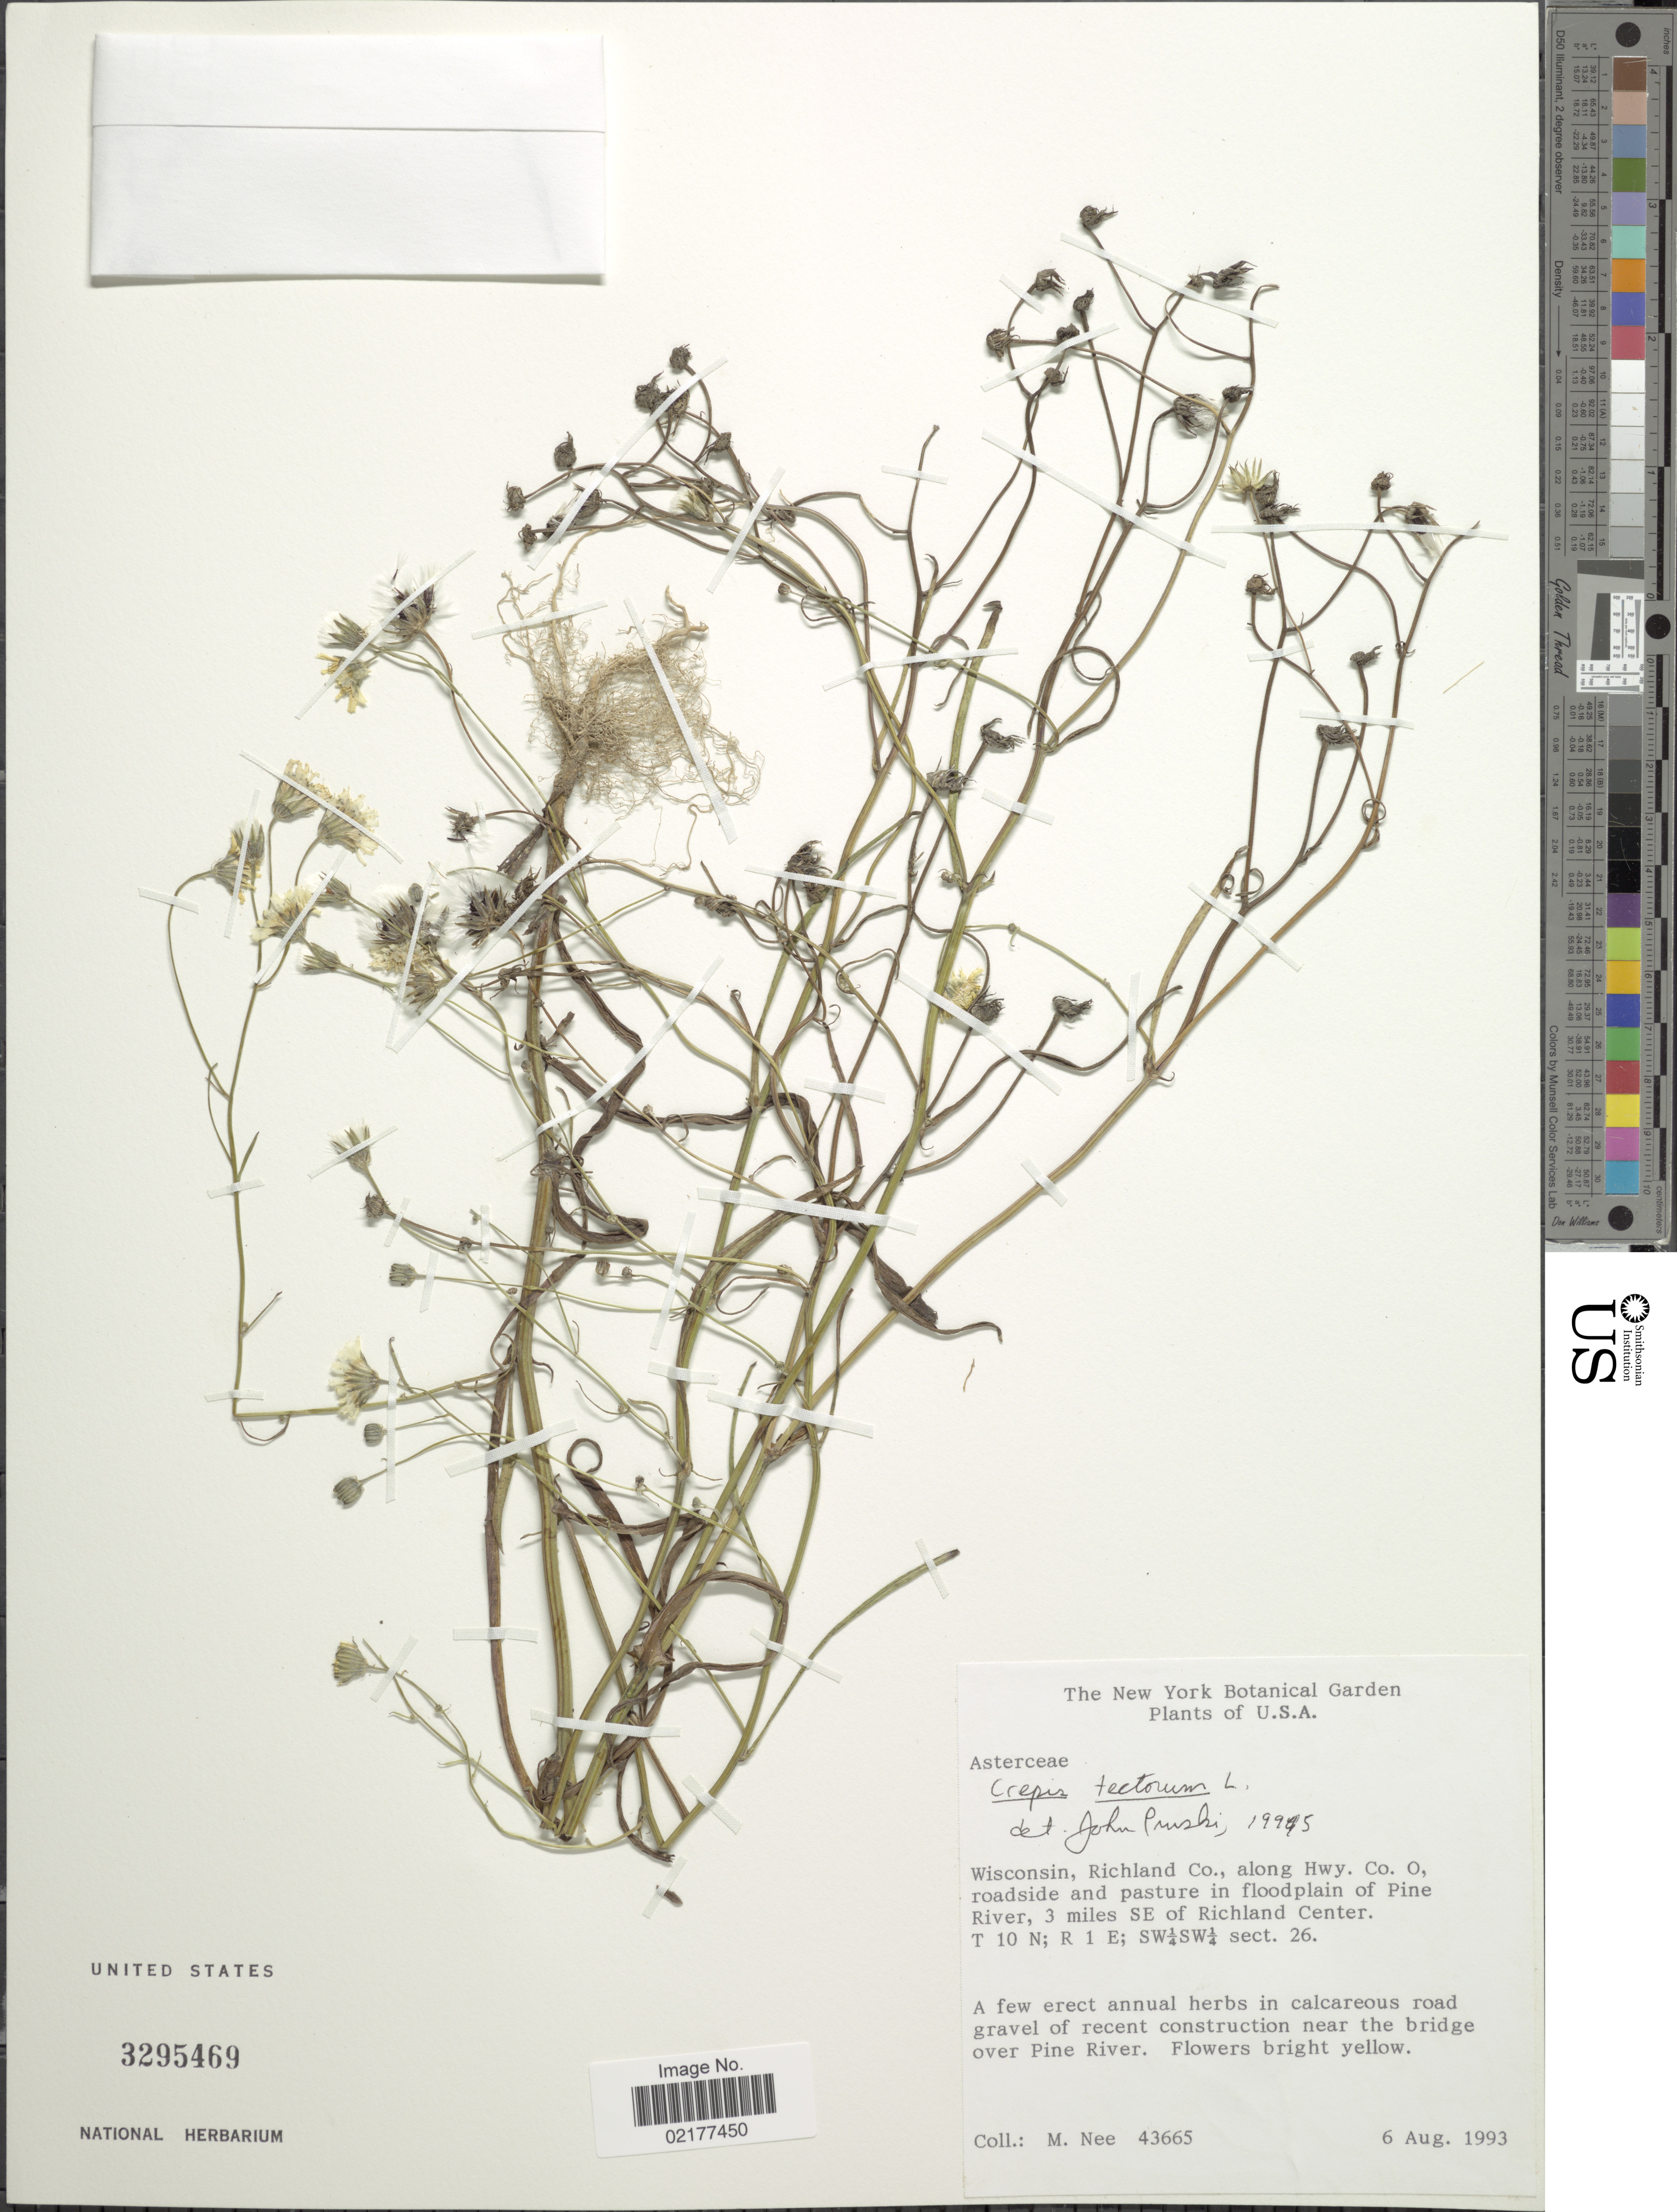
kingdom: Plantae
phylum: Tracheophyta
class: Magnoliopsida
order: Asterales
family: Asteraceae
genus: Crepis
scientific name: Crepis tectorum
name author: L.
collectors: M. Nee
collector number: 43665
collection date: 1993-08-06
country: United States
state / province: Wisconsin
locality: Richland Co., along Hwy. Co. O, roadside and pasture in floodplain of Pine River, 3 miles SE of Richland Center. T 10 N; R 1 E; SW¼ SW¼ sect. 26. near the bridge over Pine River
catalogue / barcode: US 3295469